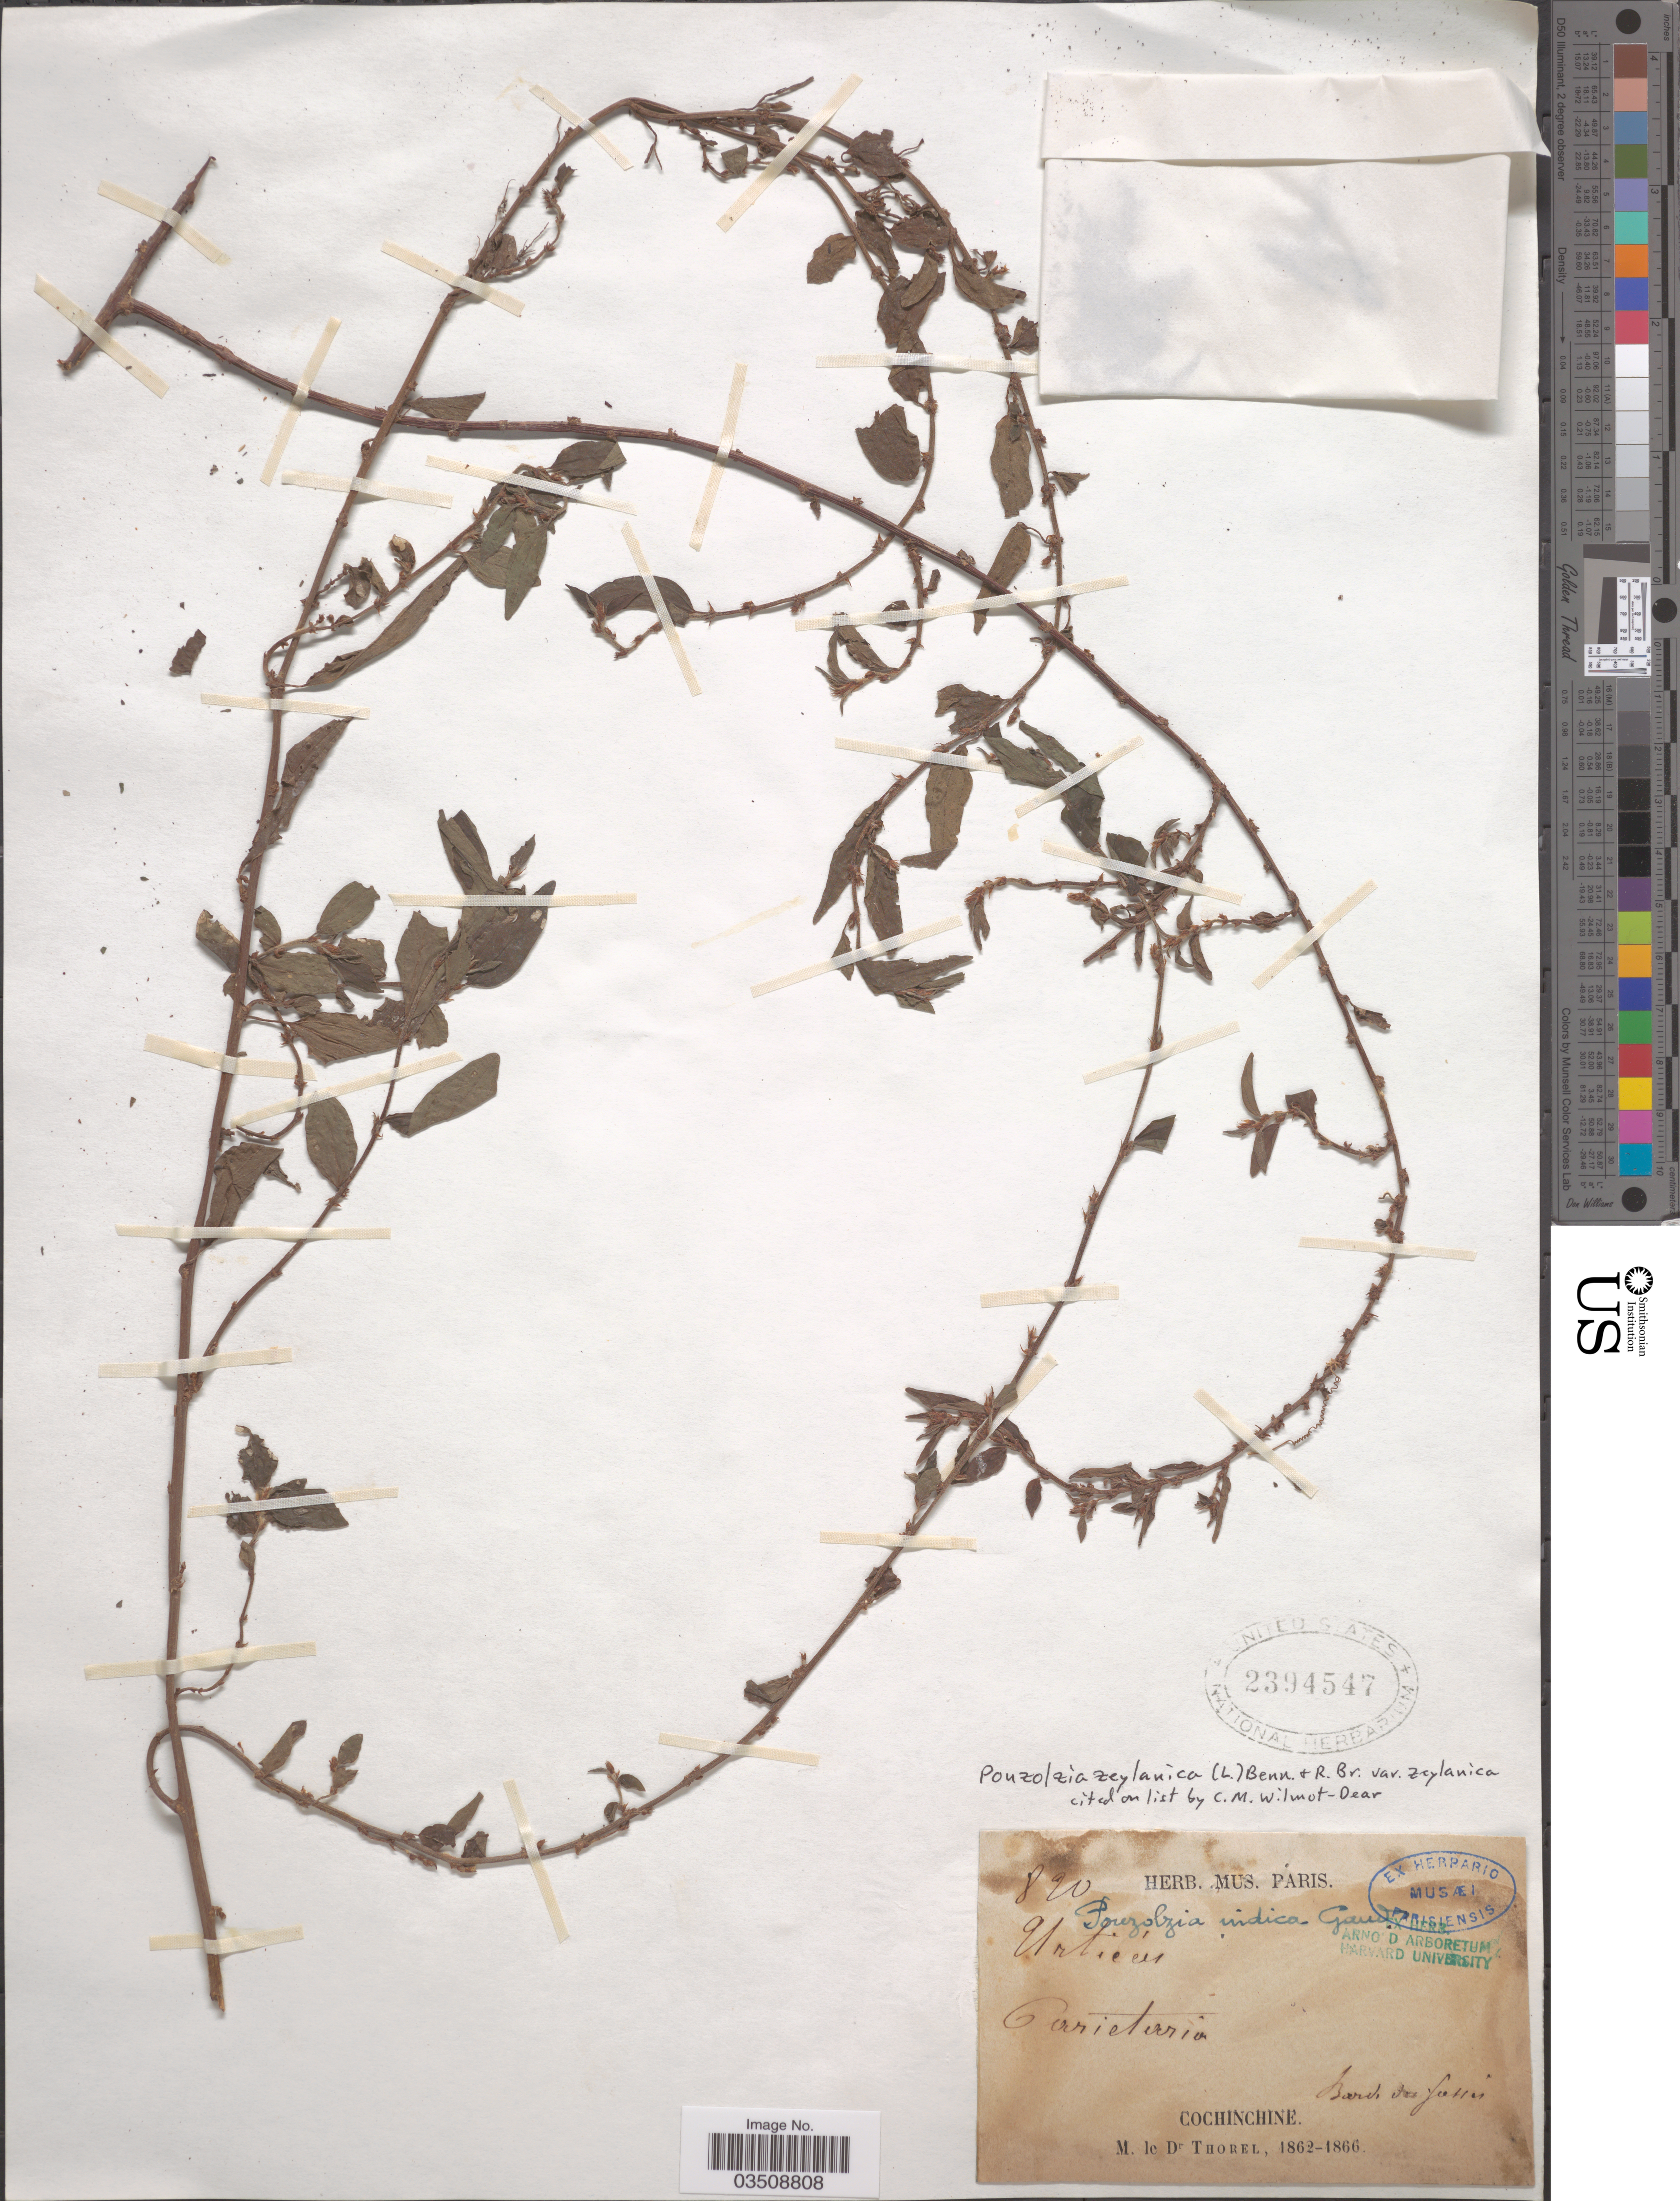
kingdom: Plantae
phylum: Tracheophyta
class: Magnoliopsida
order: Rosales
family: Urticaceae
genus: Pouzolzia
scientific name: Pouzolzia zeylanica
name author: (L.) Benn.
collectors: Thorel, M. "M. [=Monsieur] Thorel" DO NOT USE (error for C. Thorel)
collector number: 820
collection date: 1862/1866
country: Vietnam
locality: Bords du jattin [interpreted]. Cochinchine.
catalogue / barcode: US 2394547